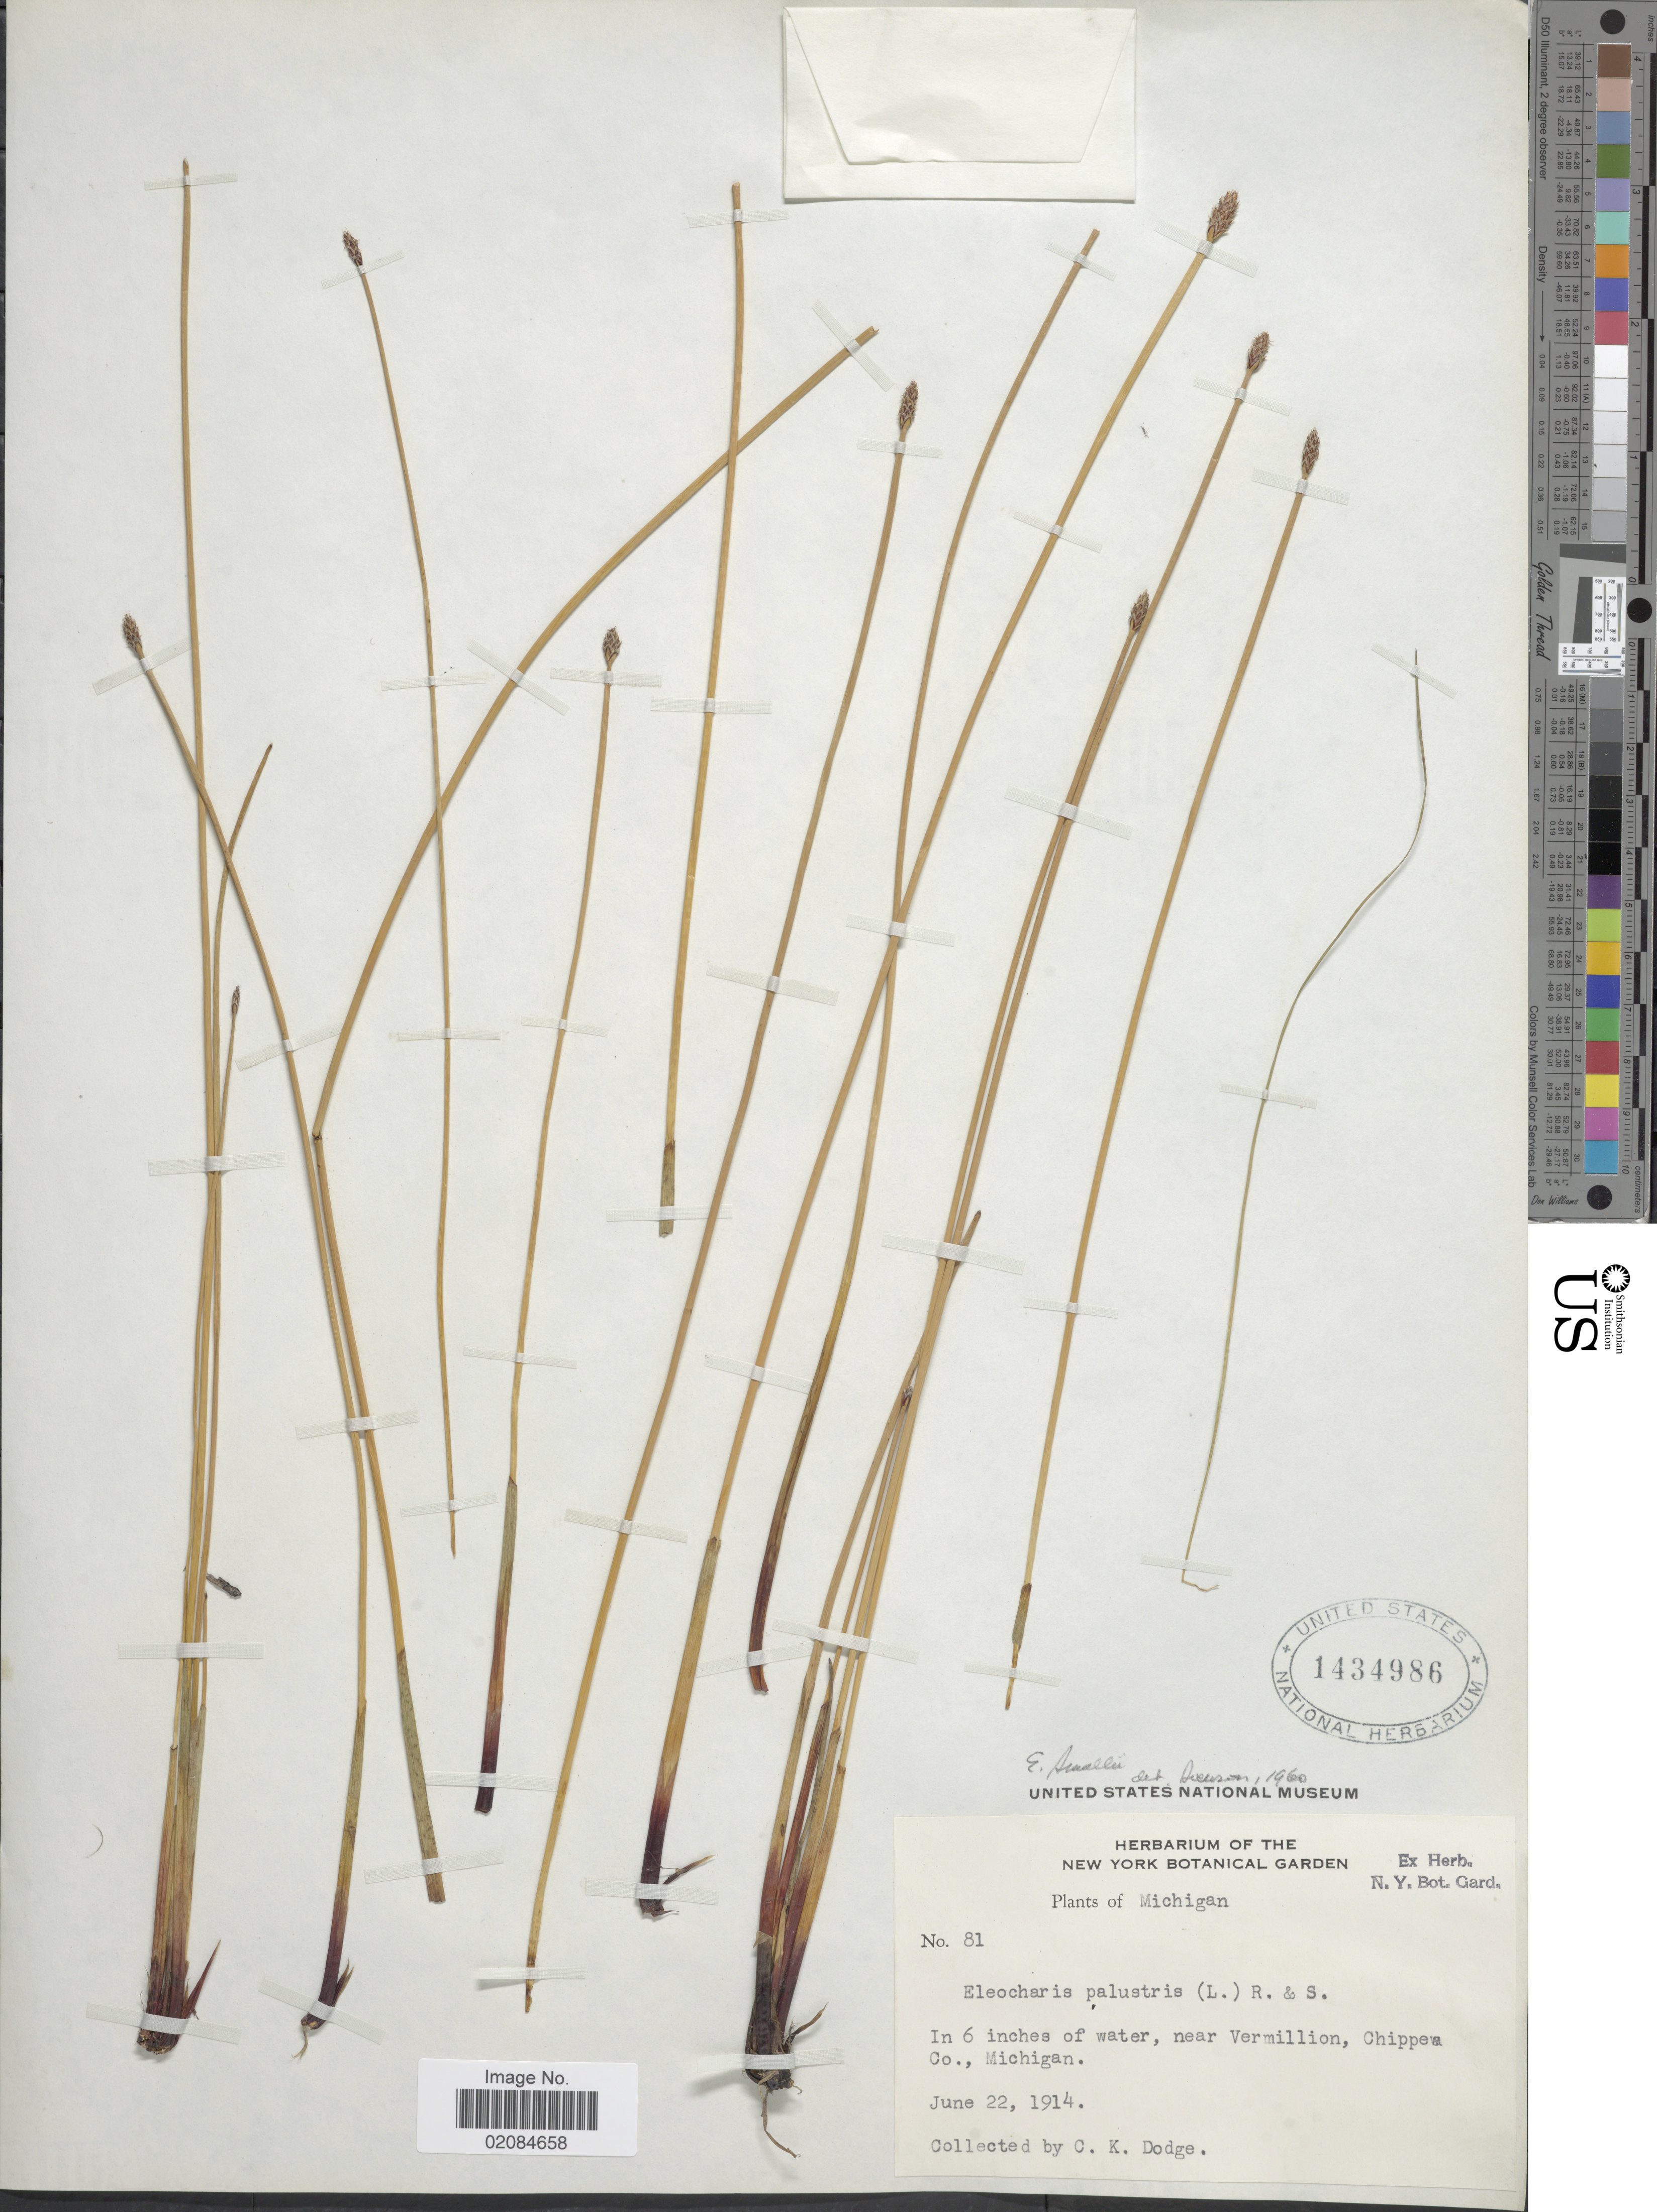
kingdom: Plantae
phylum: Tracheophyta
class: Liliopsida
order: Poales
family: Cyperaceae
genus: Eleocharis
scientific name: Eleocharis palustris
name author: (L.) Roem. & Schult.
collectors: C. Dodge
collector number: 81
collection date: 1914-06-22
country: United States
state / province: Michigan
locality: In 6 inches of water, near Vermillion, Chippewa Co.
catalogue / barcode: US 1434986